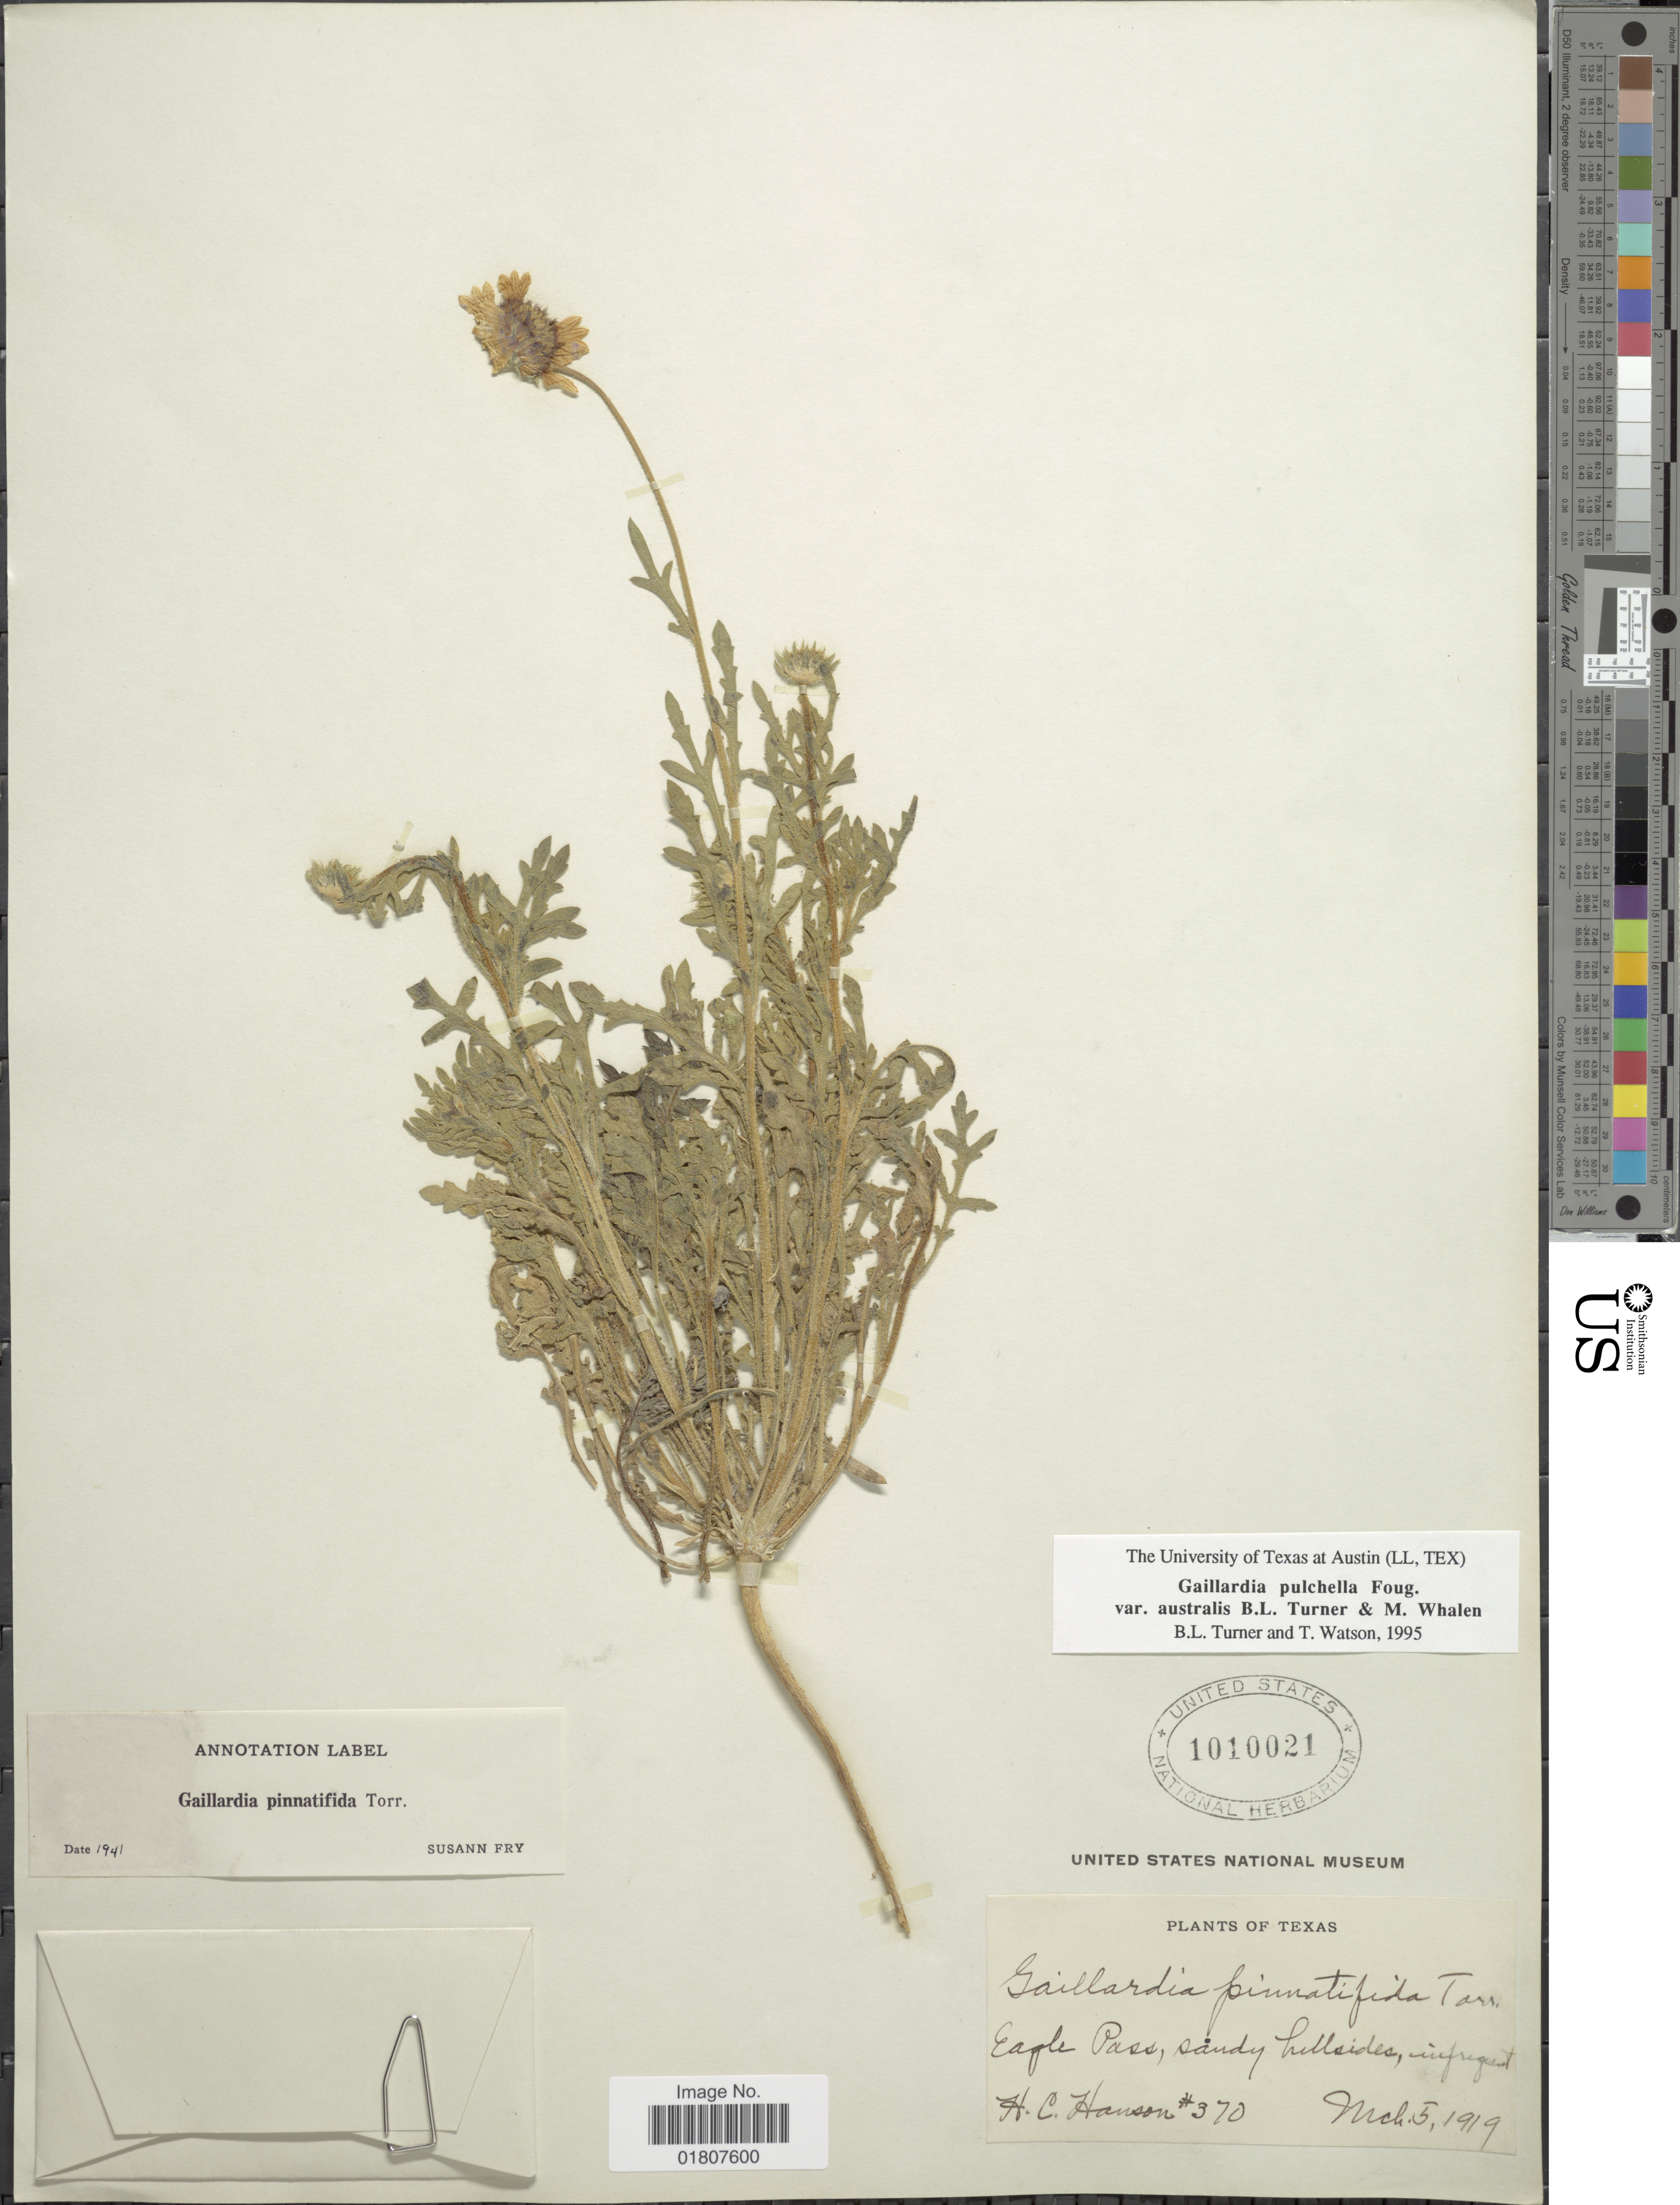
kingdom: Plantae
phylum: Tracheophyta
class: Magnoliopsida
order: Asterales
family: Asteraceae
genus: Gaillardia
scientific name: Gaillardia pulchella var. australis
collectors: H. Hanson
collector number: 370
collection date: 1919-03-05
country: United States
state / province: Texas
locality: Eagle Pass, sandy hillsides, infrequent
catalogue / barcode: US 1010021